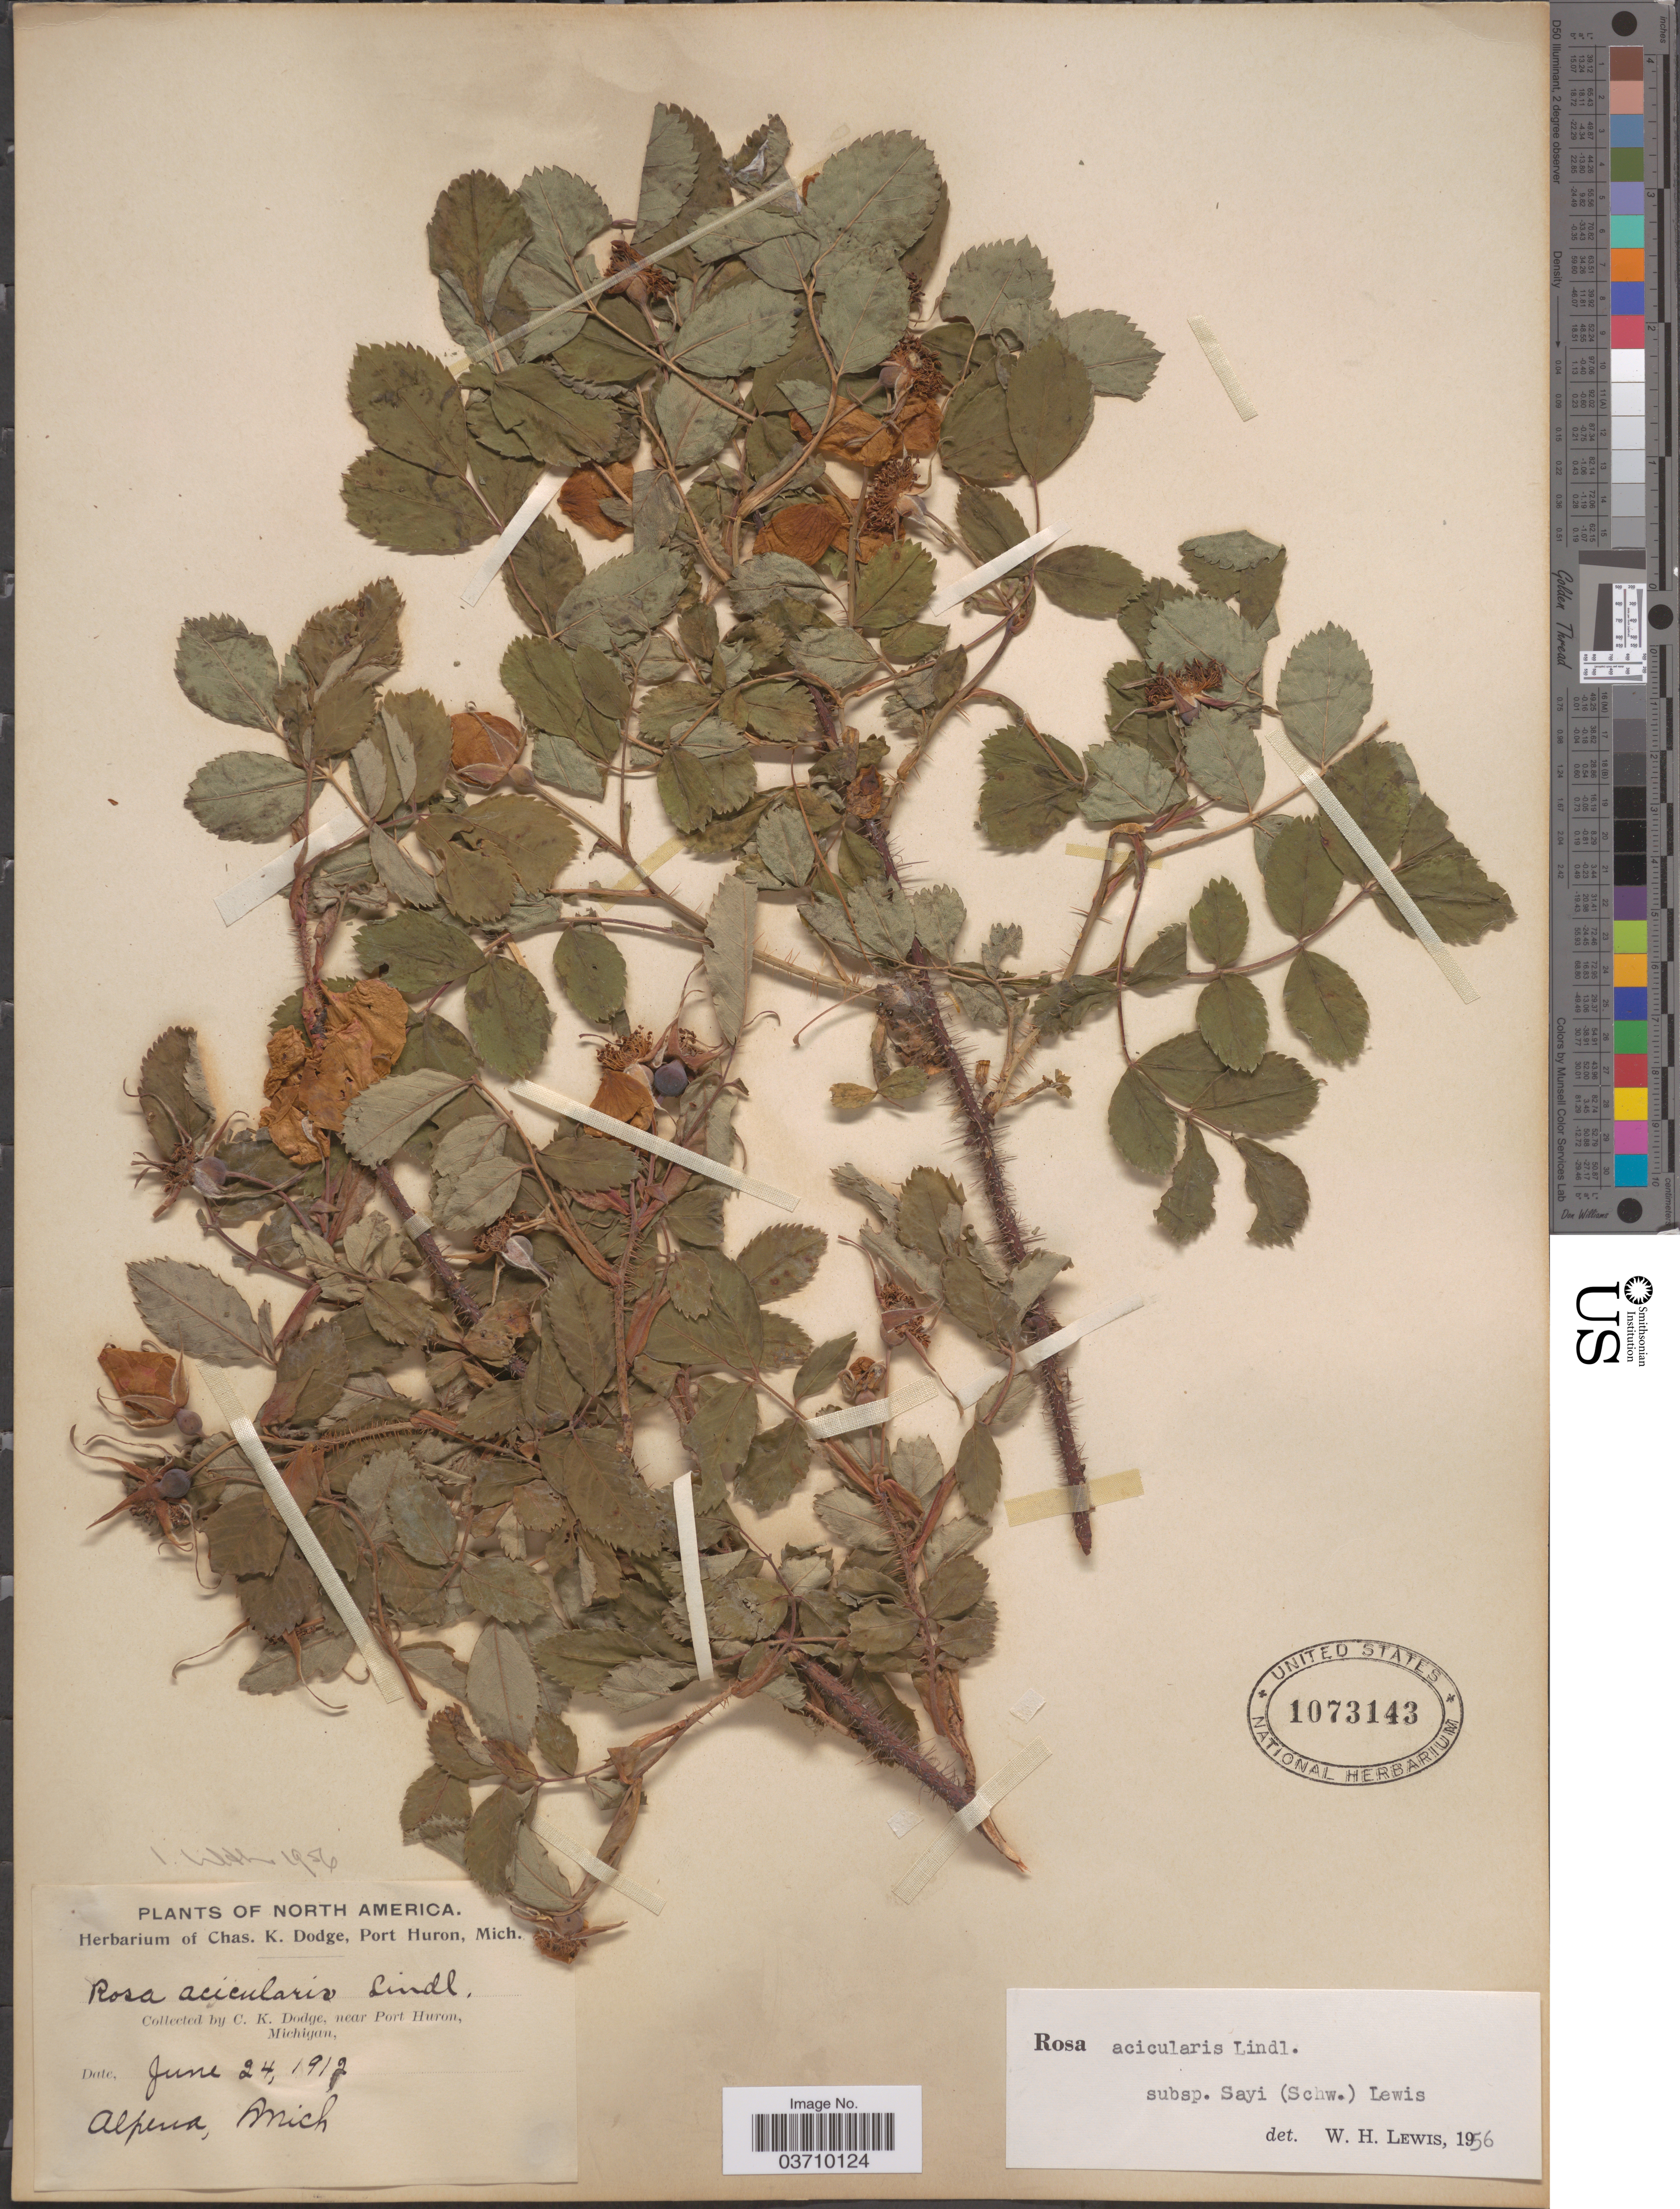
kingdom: Plantae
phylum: Tracheophyta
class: Magnoliopsida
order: Rosales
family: Rosaceae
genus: Rosa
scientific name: Rosa acicularis var. sayi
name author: (Schwein.) Rehder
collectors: C. K. Dodge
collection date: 1912-06-24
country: United States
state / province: Michigan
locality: Near Port Huron. Alpena.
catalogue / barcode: US 1073143